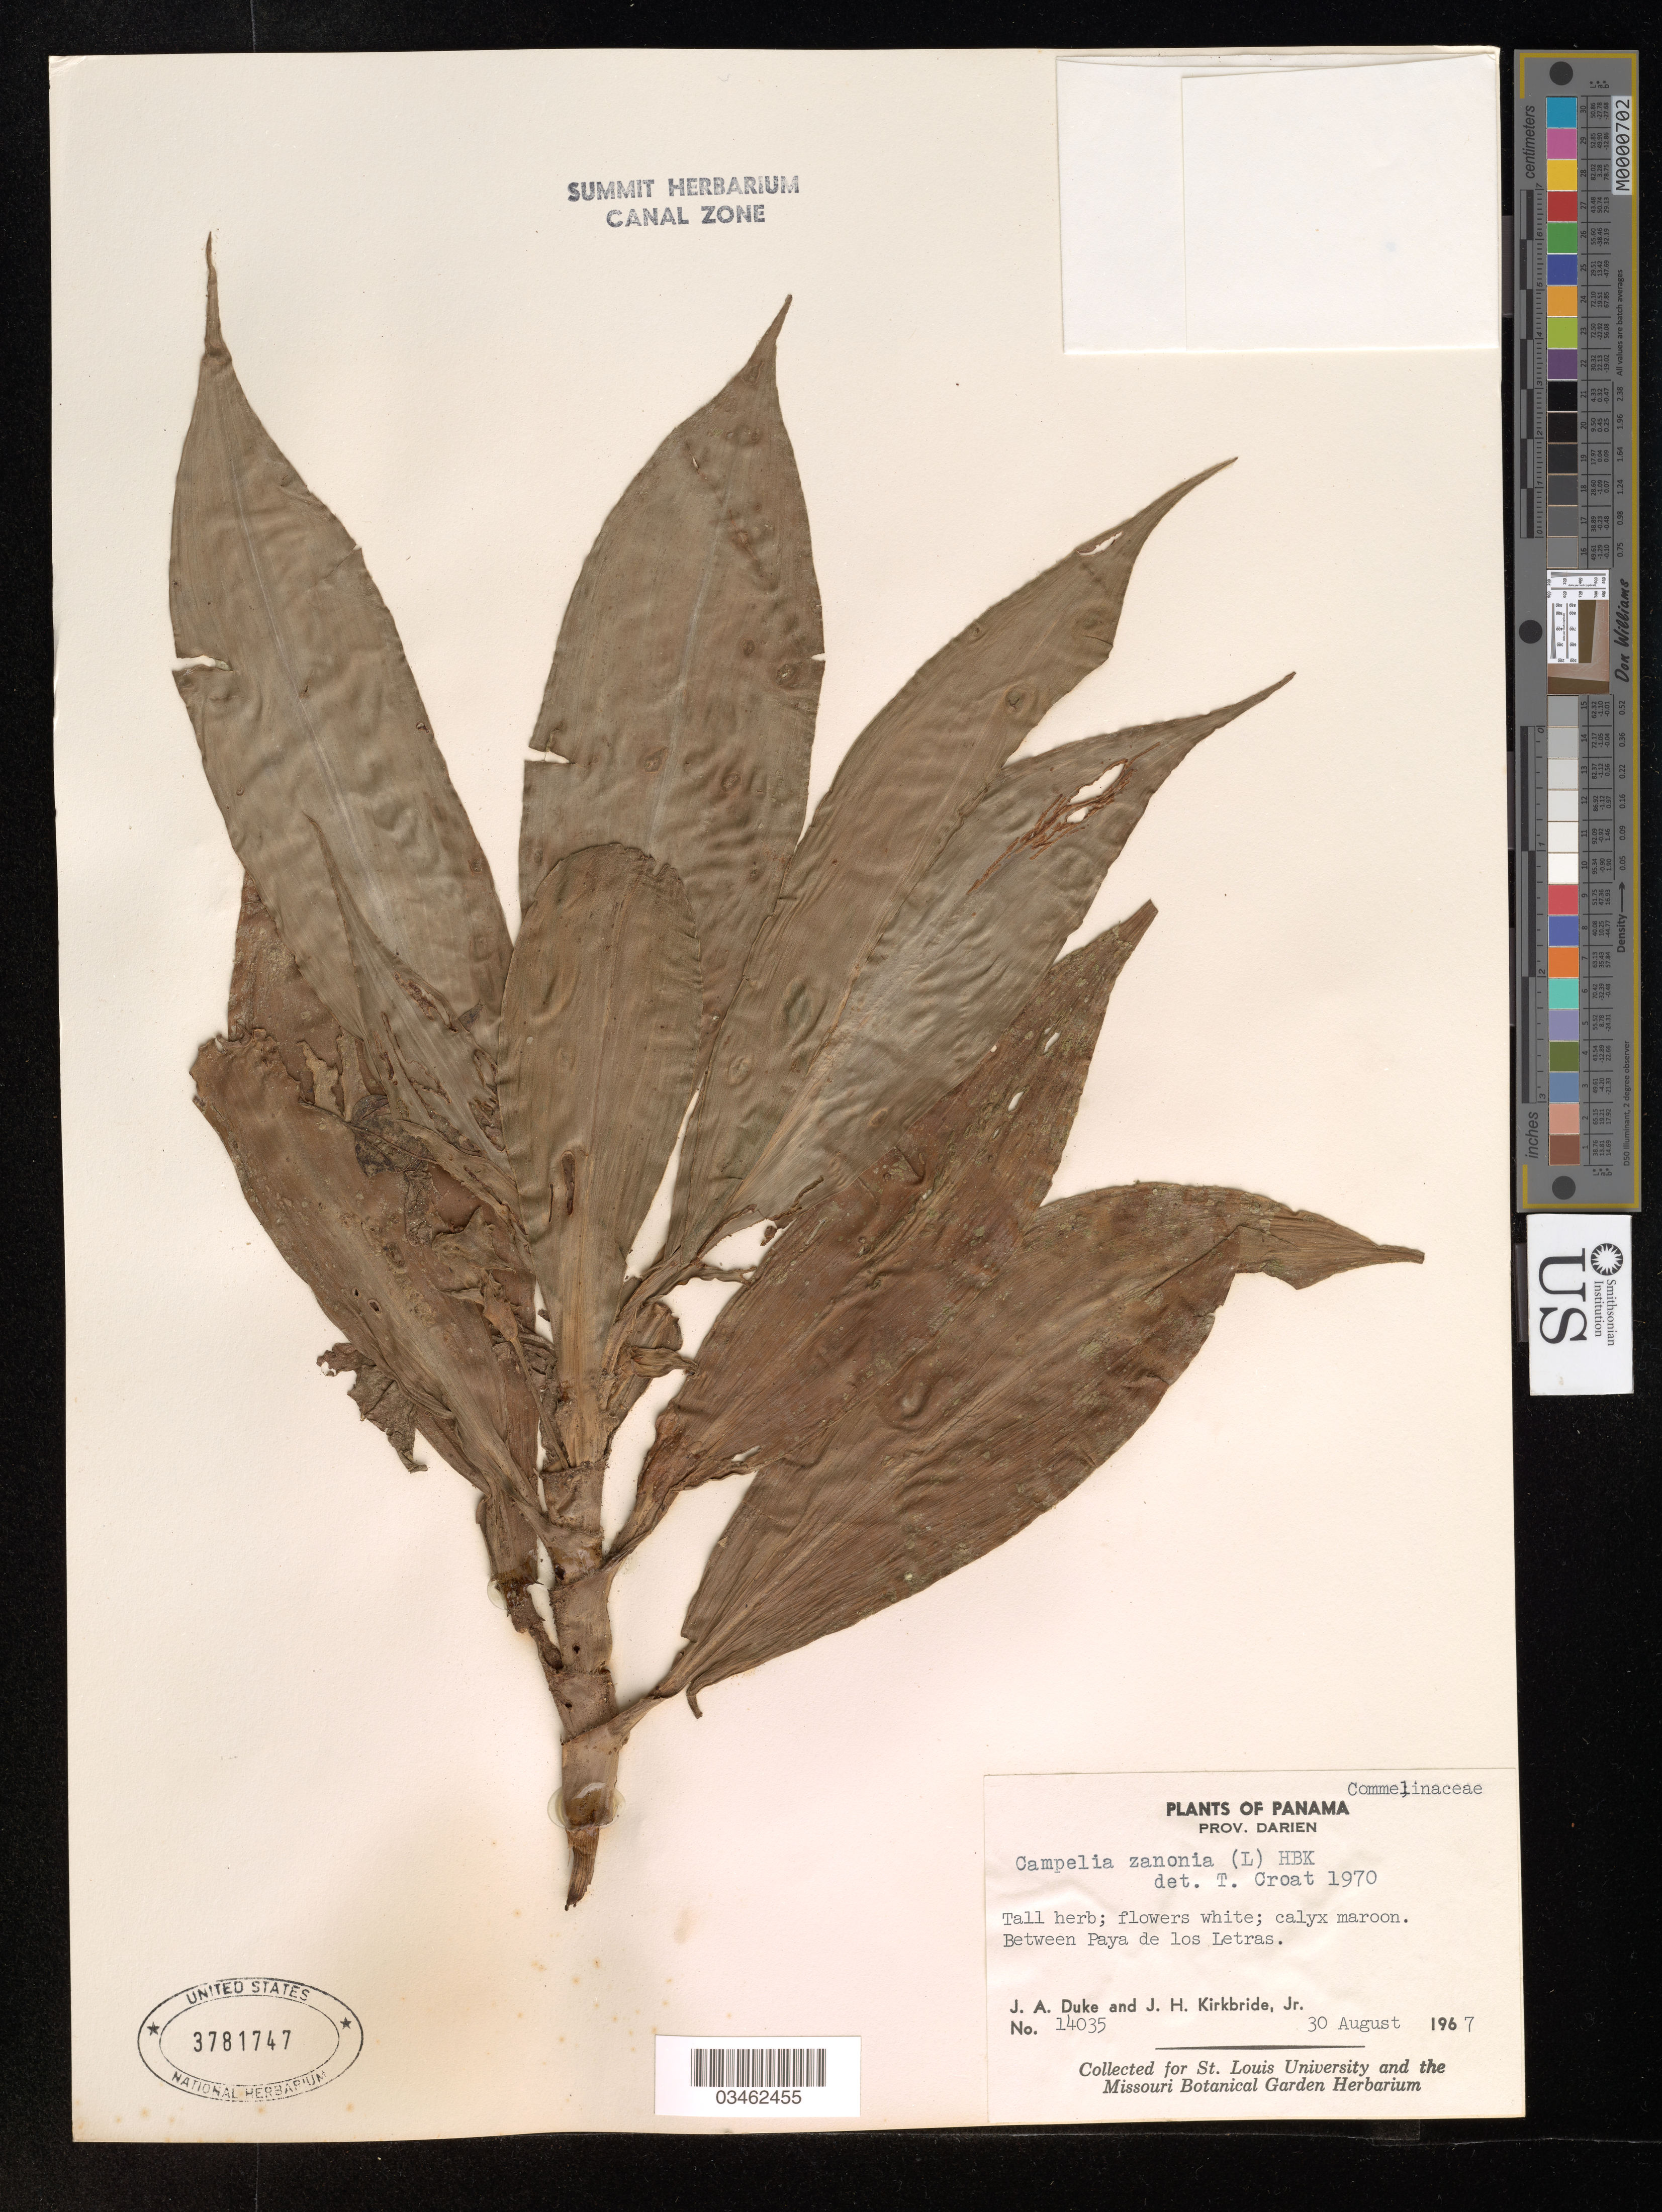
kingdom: Plantae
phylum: Tracheophyta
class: Liliopsida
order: Commelinales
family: Commelinaceae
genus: Campelia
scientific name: Campelia zanonia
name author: (L.) Kunth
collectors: J. A. Duke & J. Kirkbride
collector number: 14035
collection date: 1967-08-30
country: Panama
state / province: Darien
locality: Between Paya de los Letras.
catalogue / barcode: US 3781747